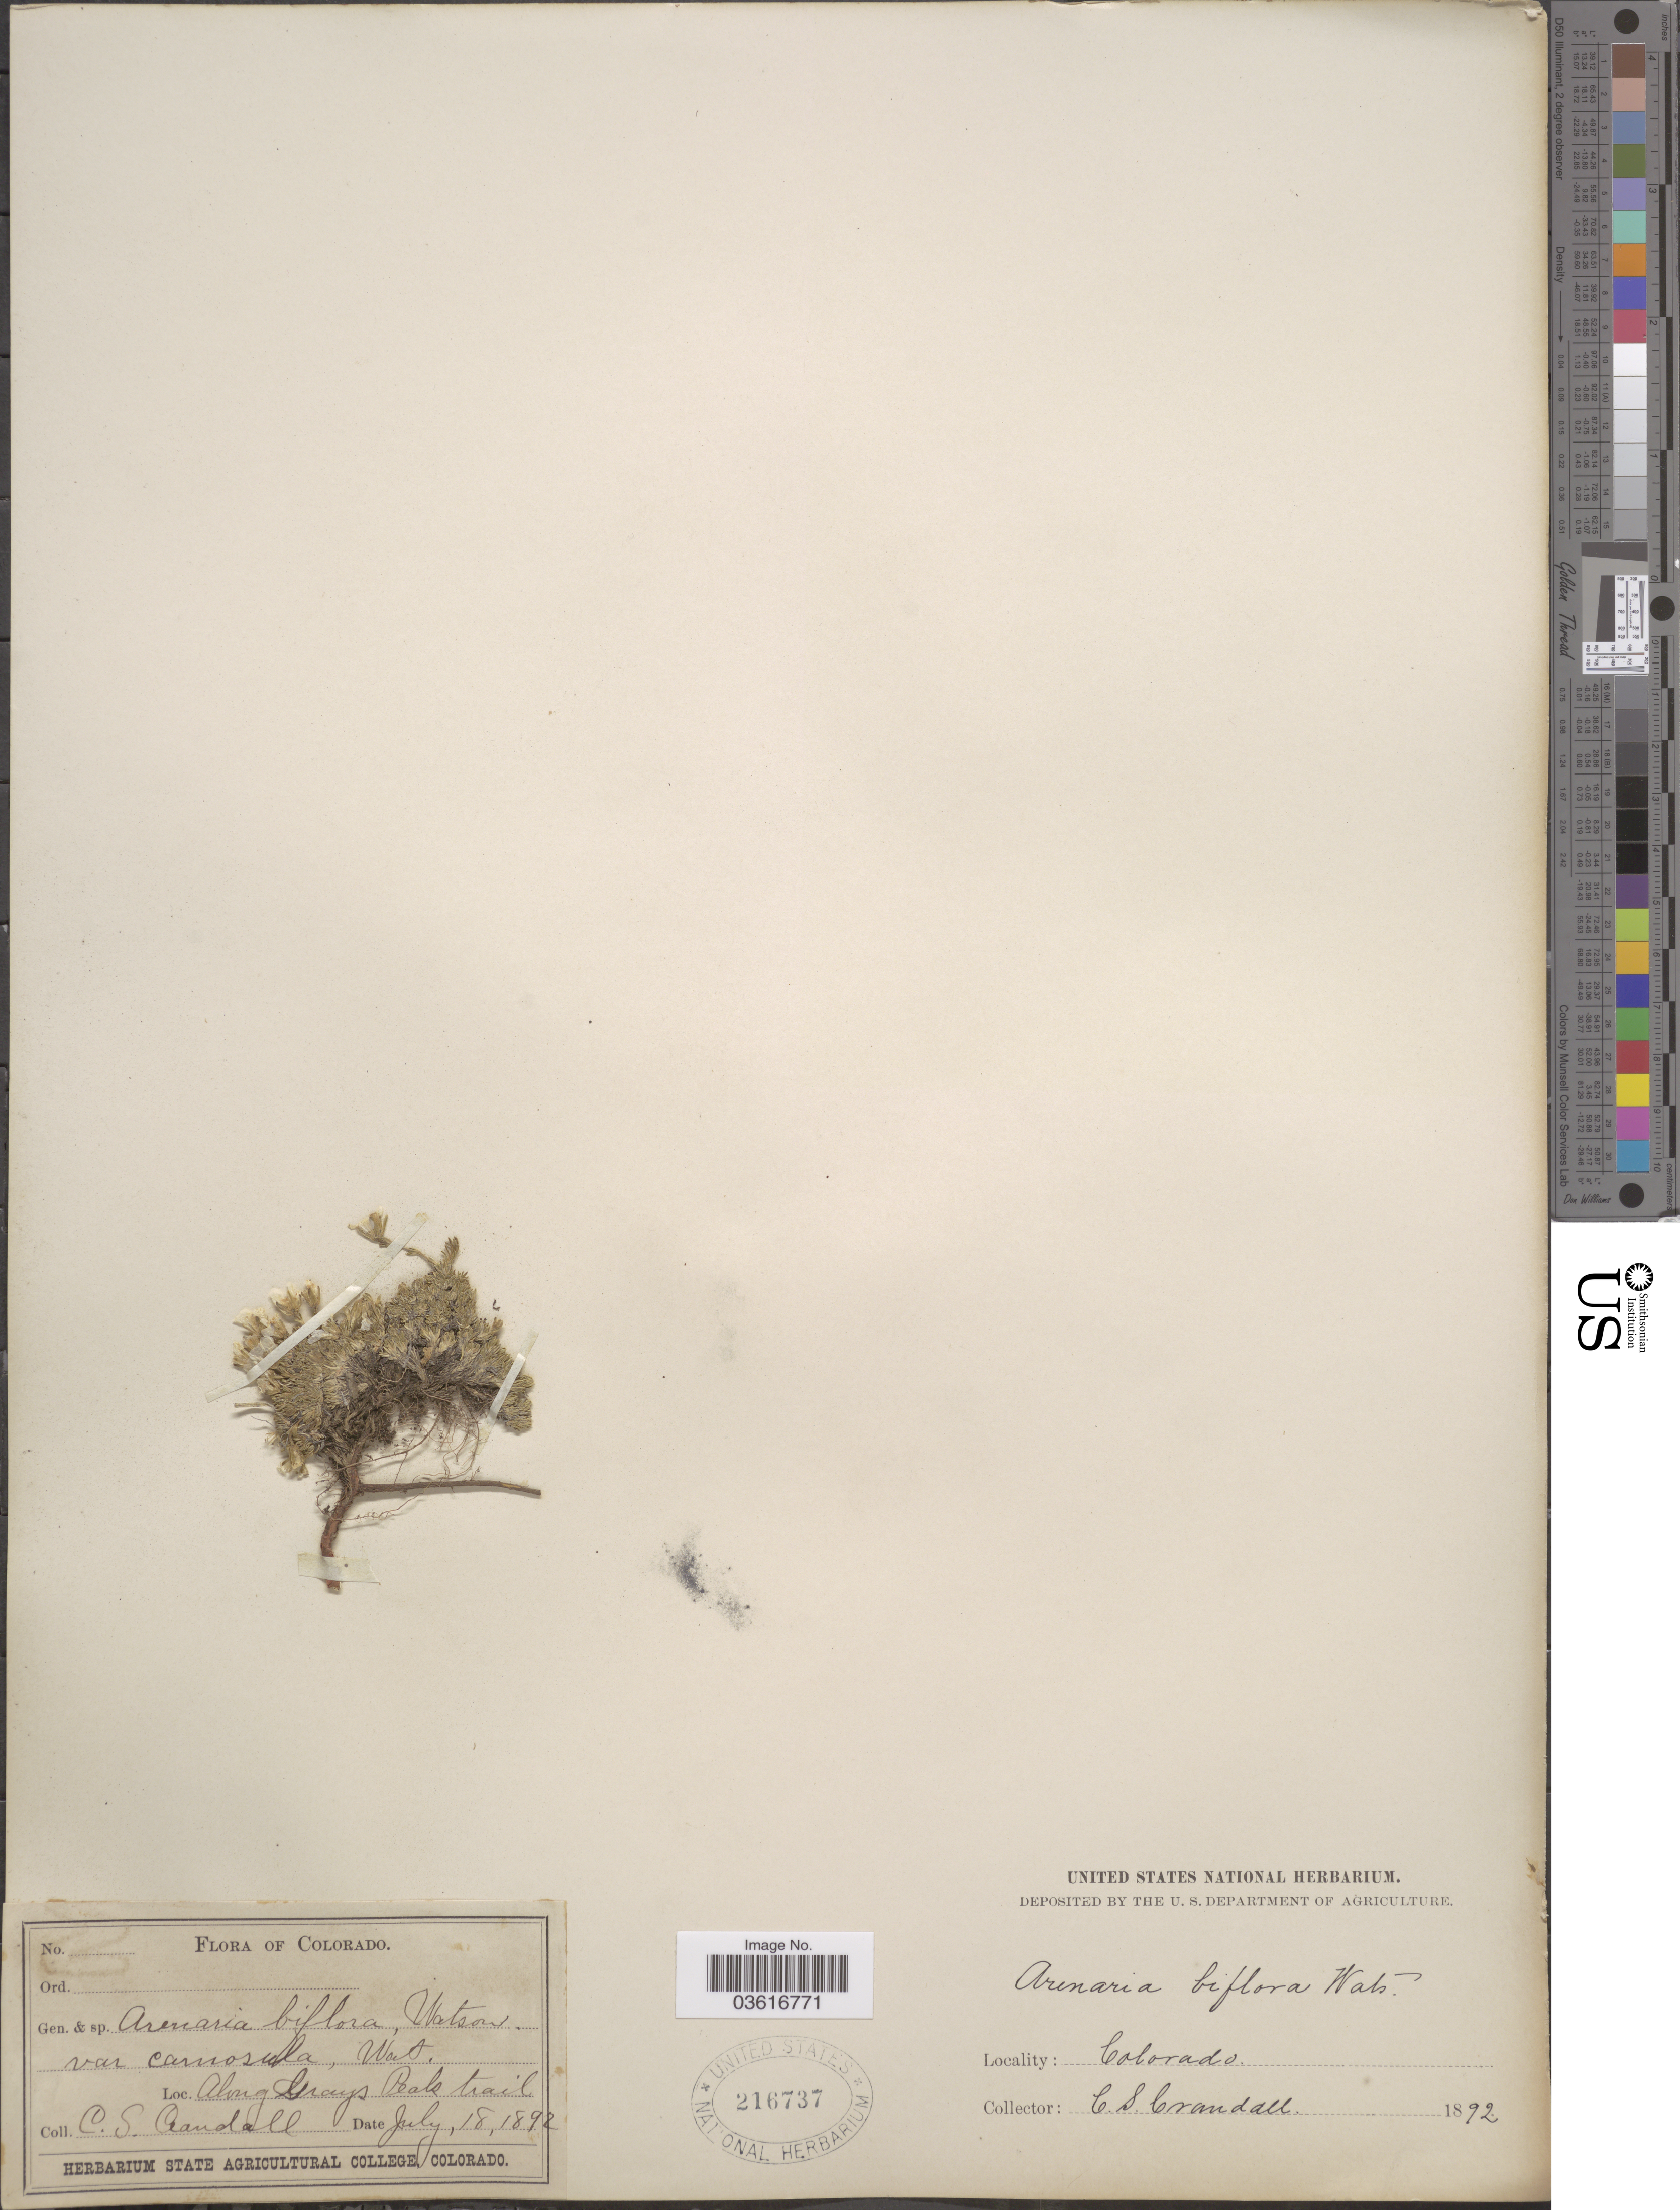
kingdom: Plantae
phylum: Tracheophyta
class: Magnoliopsida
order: Caryophyllales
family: Caryophyllaceae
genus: Cherleria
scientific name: Cherleria obtusiloba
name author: (Rydb.) A.J. Moore & Dillenb.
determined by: Strong, M. T., (US), Smithsonian Institution - National Museum of Natural History (UNITED STATES)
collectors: C. Crandall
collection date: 1892-07-18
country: United States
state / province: Colorado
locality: Along Grays Peak trail.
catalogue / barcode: US 216737